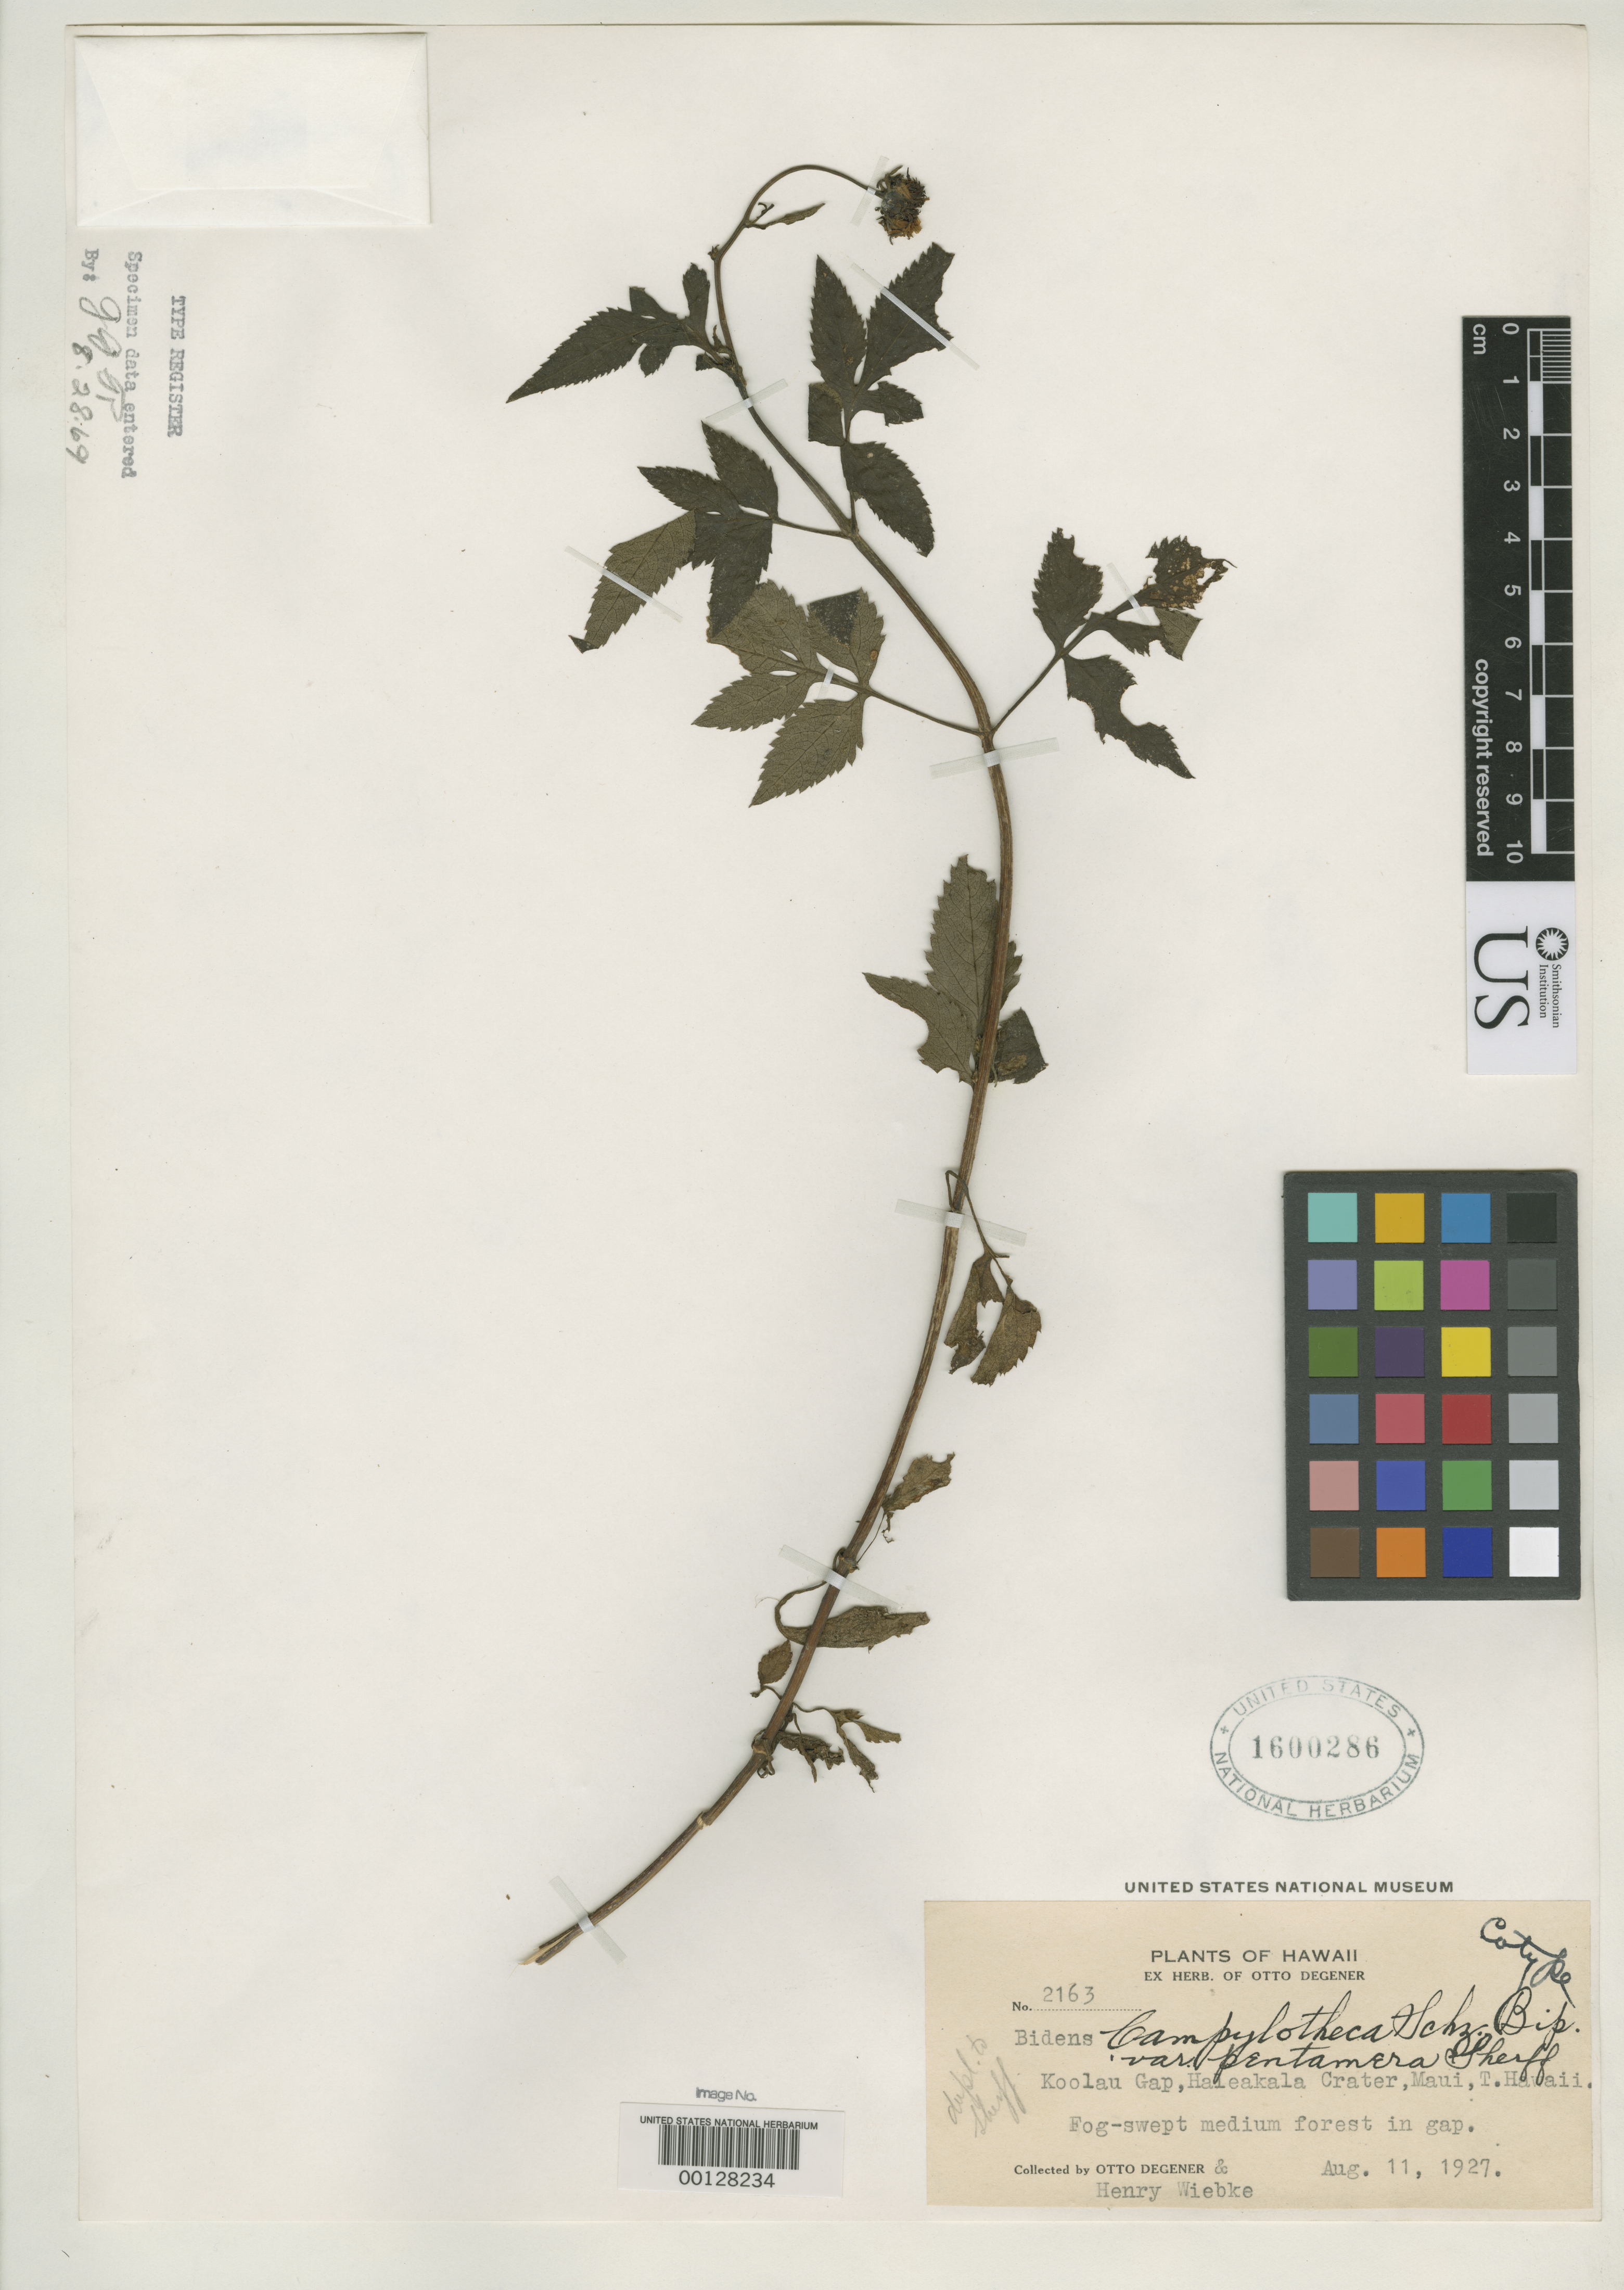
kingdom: Plantae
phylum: Tracheophyta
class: Magnoliopsida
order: Asterales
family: Asteraceae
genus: Bidens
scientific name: Bidens campylotheca var. pentamera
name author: Sherff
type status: Isotype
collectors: O. Degener & H. Wiebke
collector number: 2163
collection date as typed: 11 Aug 1927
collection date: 1927-08-11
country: United States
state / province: Hawaii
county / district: Maui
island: Maui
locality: Haleakala Crater.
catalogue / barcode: US 1600286